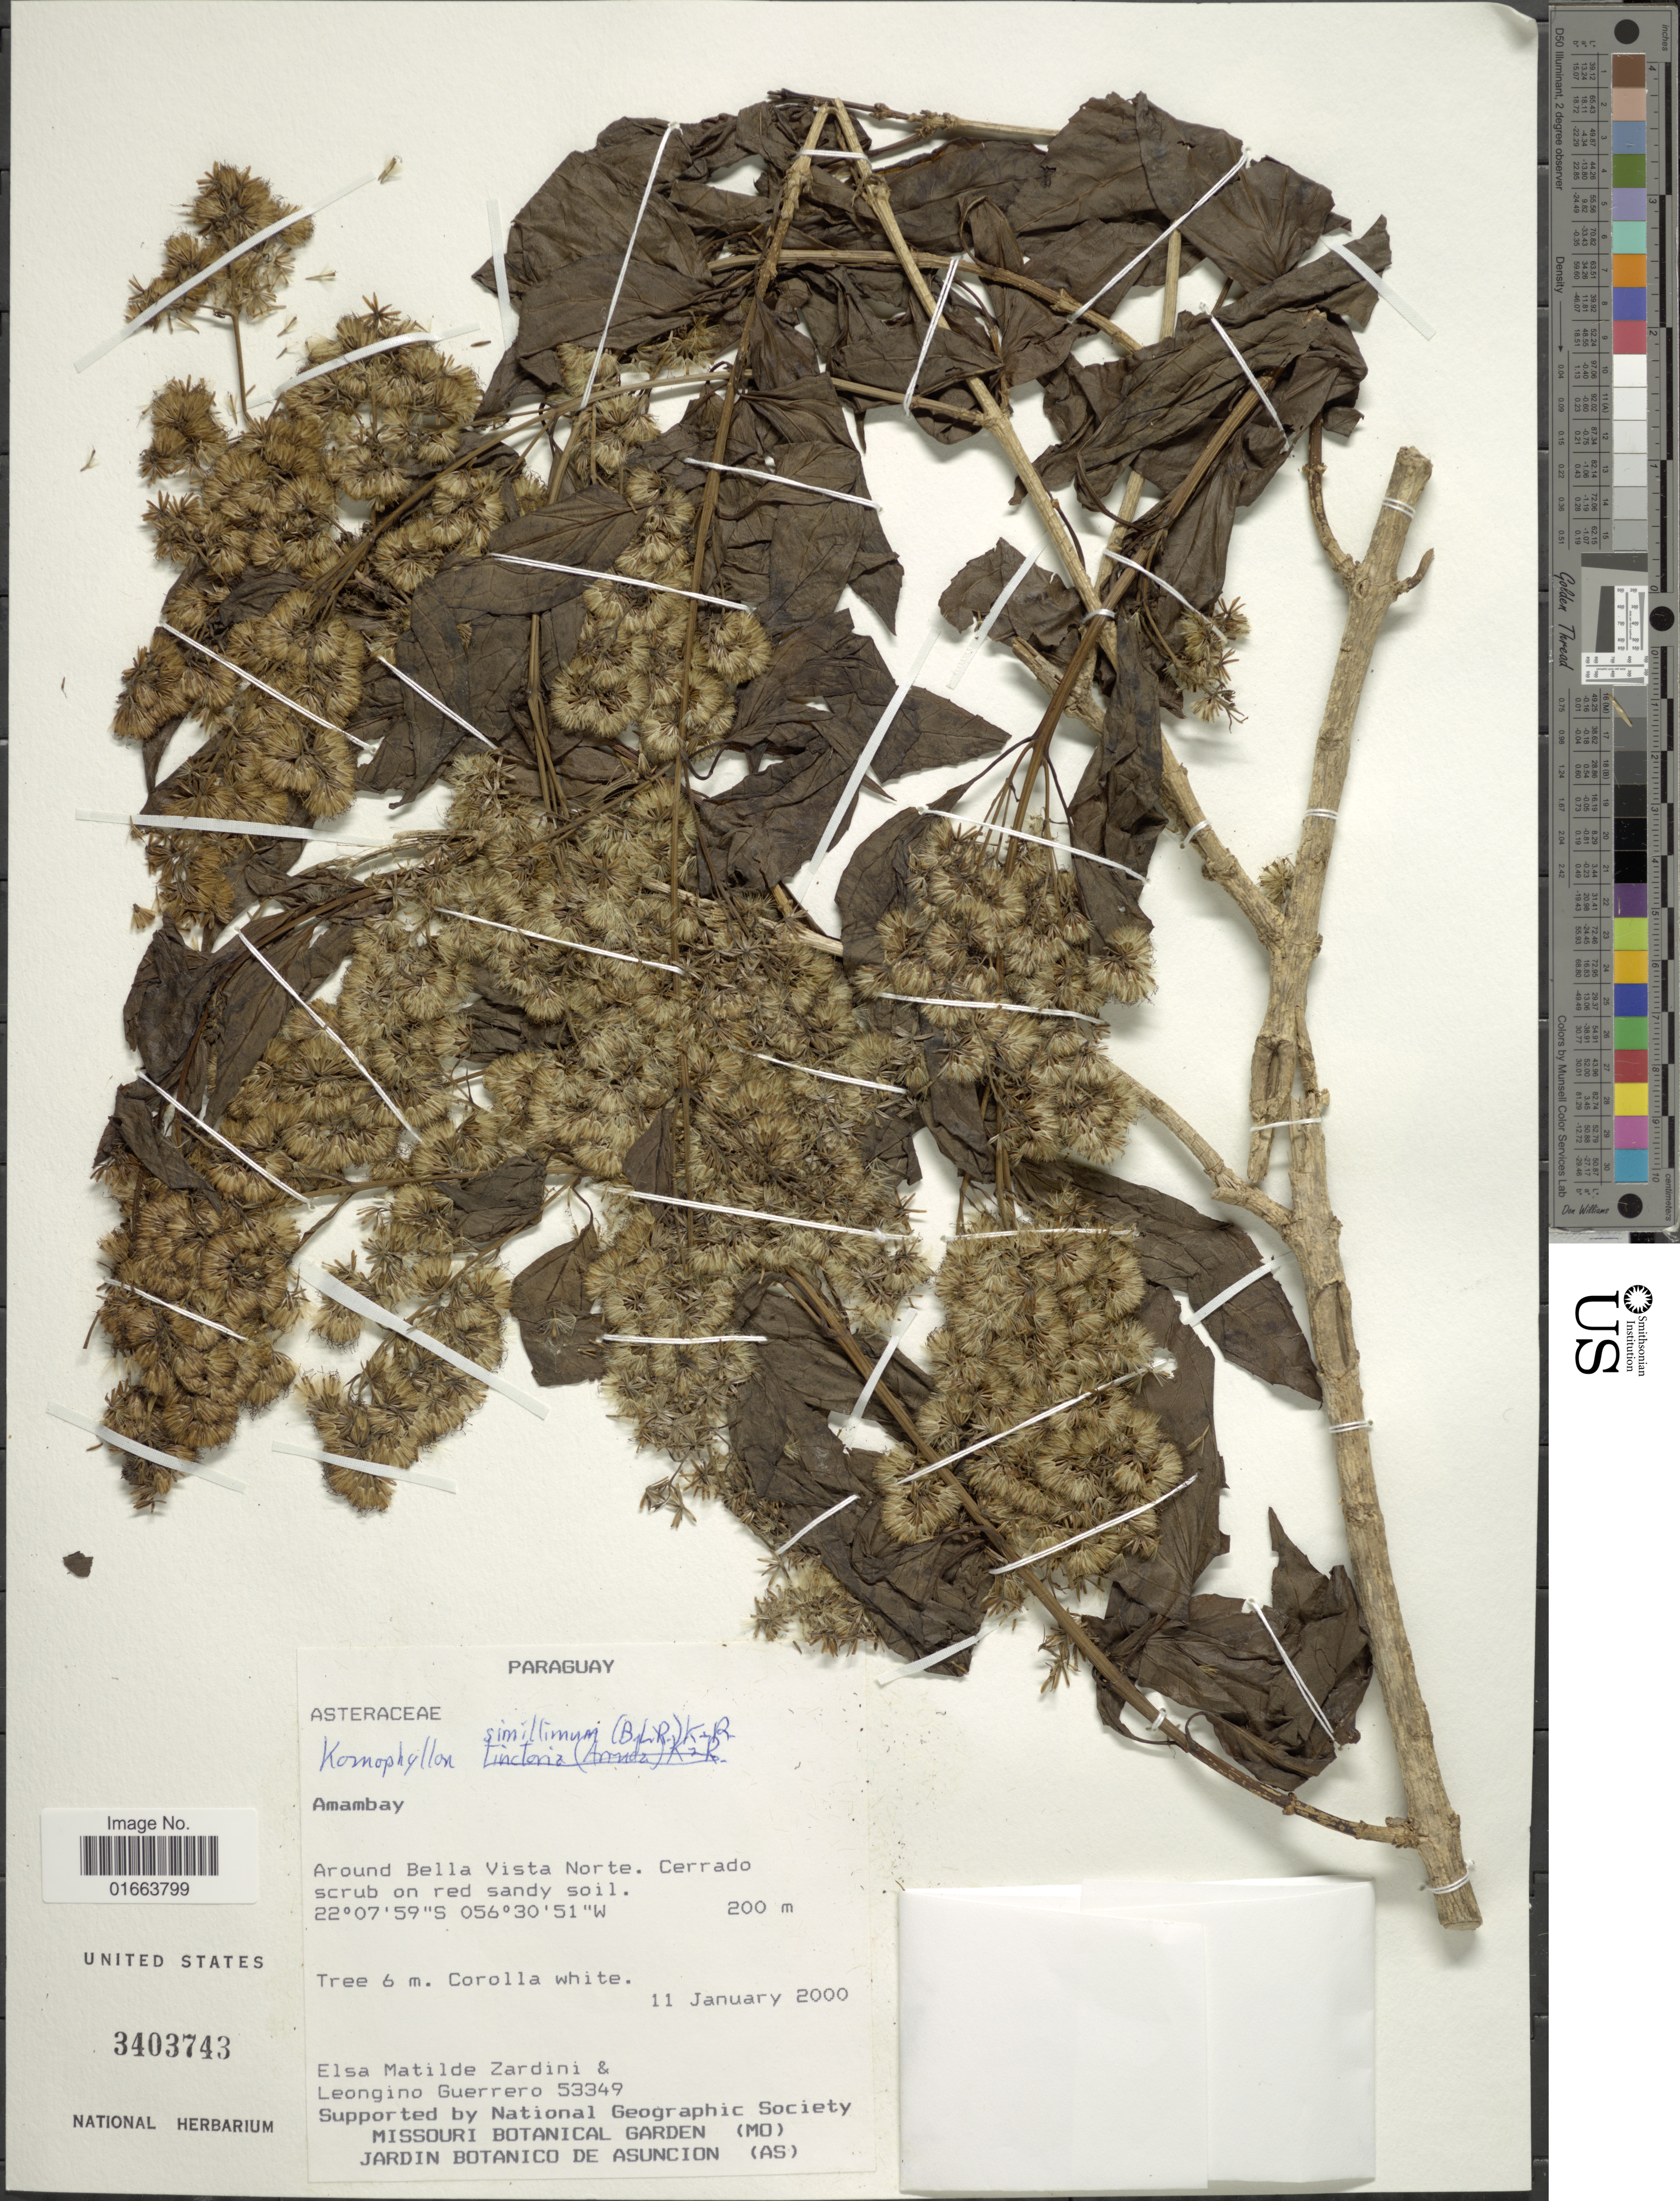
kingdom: Plantae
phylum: Tracheophyta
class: Magnoliopsida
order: Asterales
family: Asteraceae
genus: Koanophyllon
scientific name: Koanophyllon simillimum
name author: (B.L. Rob.) R.M. King & H. Rob.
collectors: E. M. Zardini & L. Guerrero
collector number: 53349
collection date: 2000-01-11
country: Paraguay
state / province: Amambay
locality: Around Bella Vista Norte.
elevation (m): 200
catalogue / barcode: US 3403743